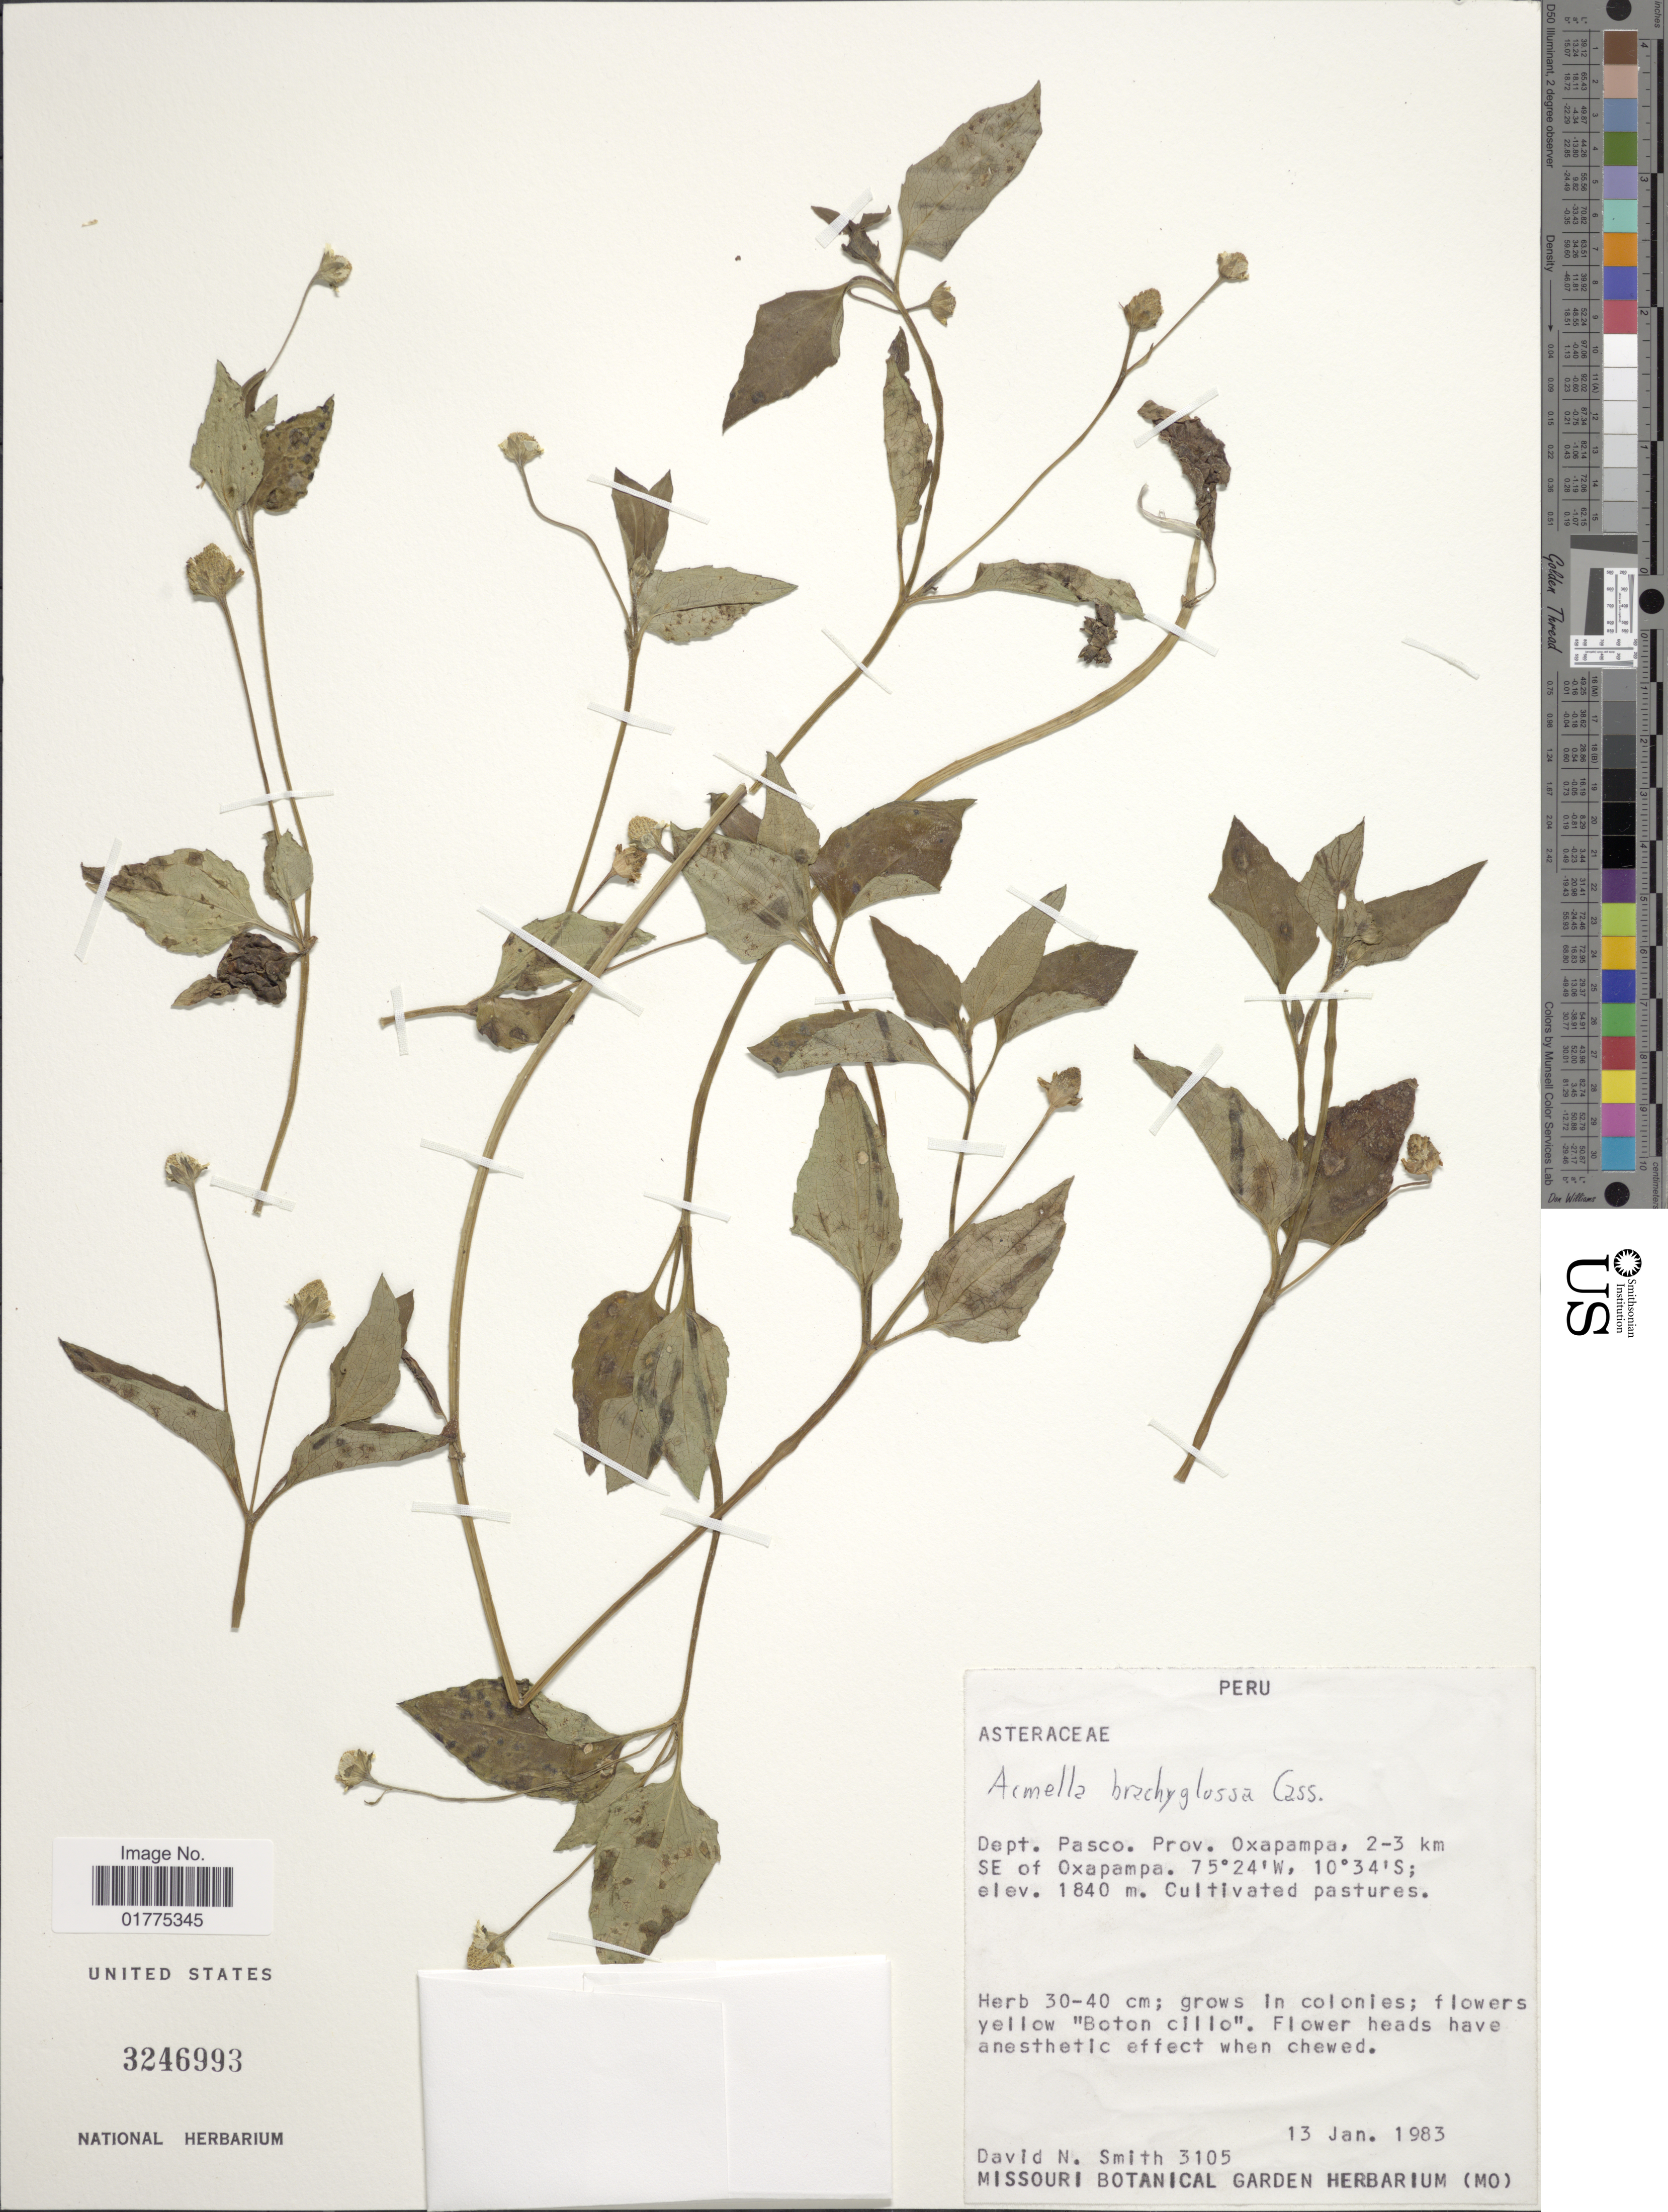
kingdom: Plantae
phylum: Tracheophyta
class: Magnoliopsida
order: Asterales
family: Asteraceae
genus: Acmella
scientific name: Acmella brachyglossa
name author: Cass.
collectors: D. Smith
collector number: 3105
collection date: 1983-01-13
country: Peru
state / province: Pasco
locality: Dept. Pasco, Prov. Oxapampa, 2-3 km SE of Oxapampa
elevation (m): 1840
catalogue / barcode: US 3246993